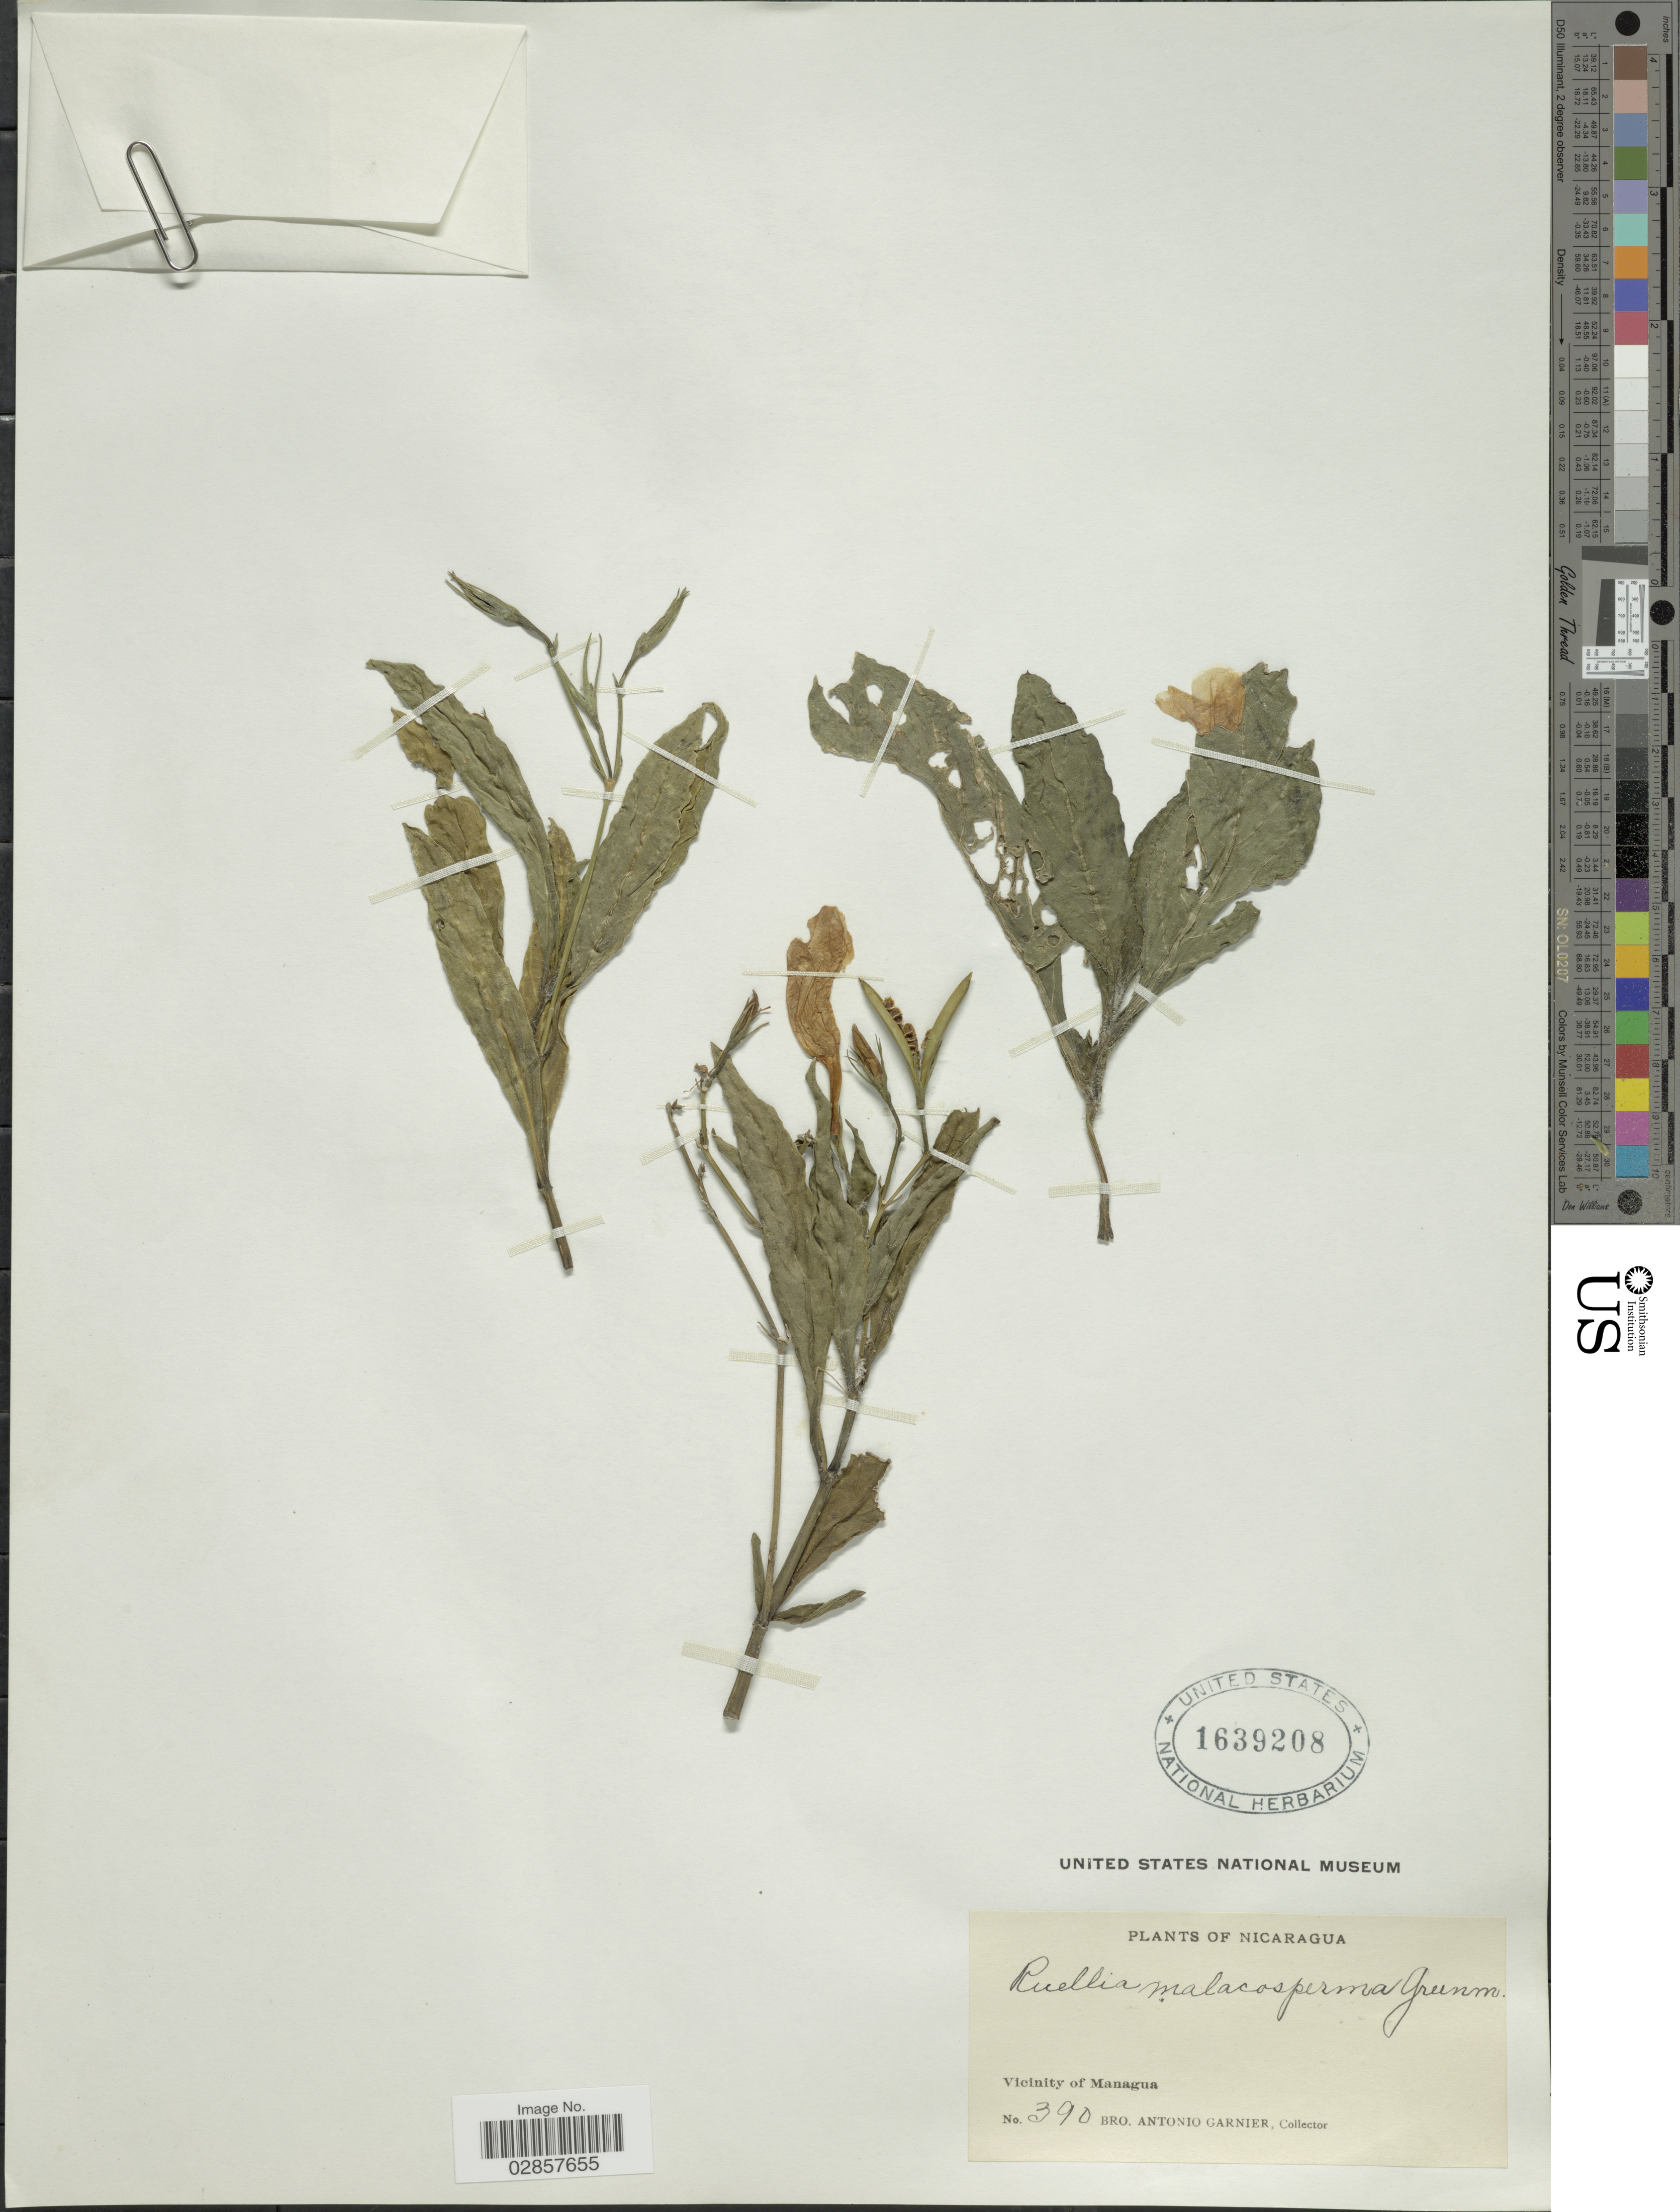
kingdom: Plantae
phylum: Tracheophyta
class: Magnoliopsida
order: Lamiales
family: Acanthaceae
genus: Ruellia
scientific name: Ruellia malacosperma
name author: Greenm.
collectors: Bro. A. Garnier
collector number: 390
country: Nicaragua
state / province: Managua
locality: Vicinity of Managua.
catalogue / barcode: US 1639208